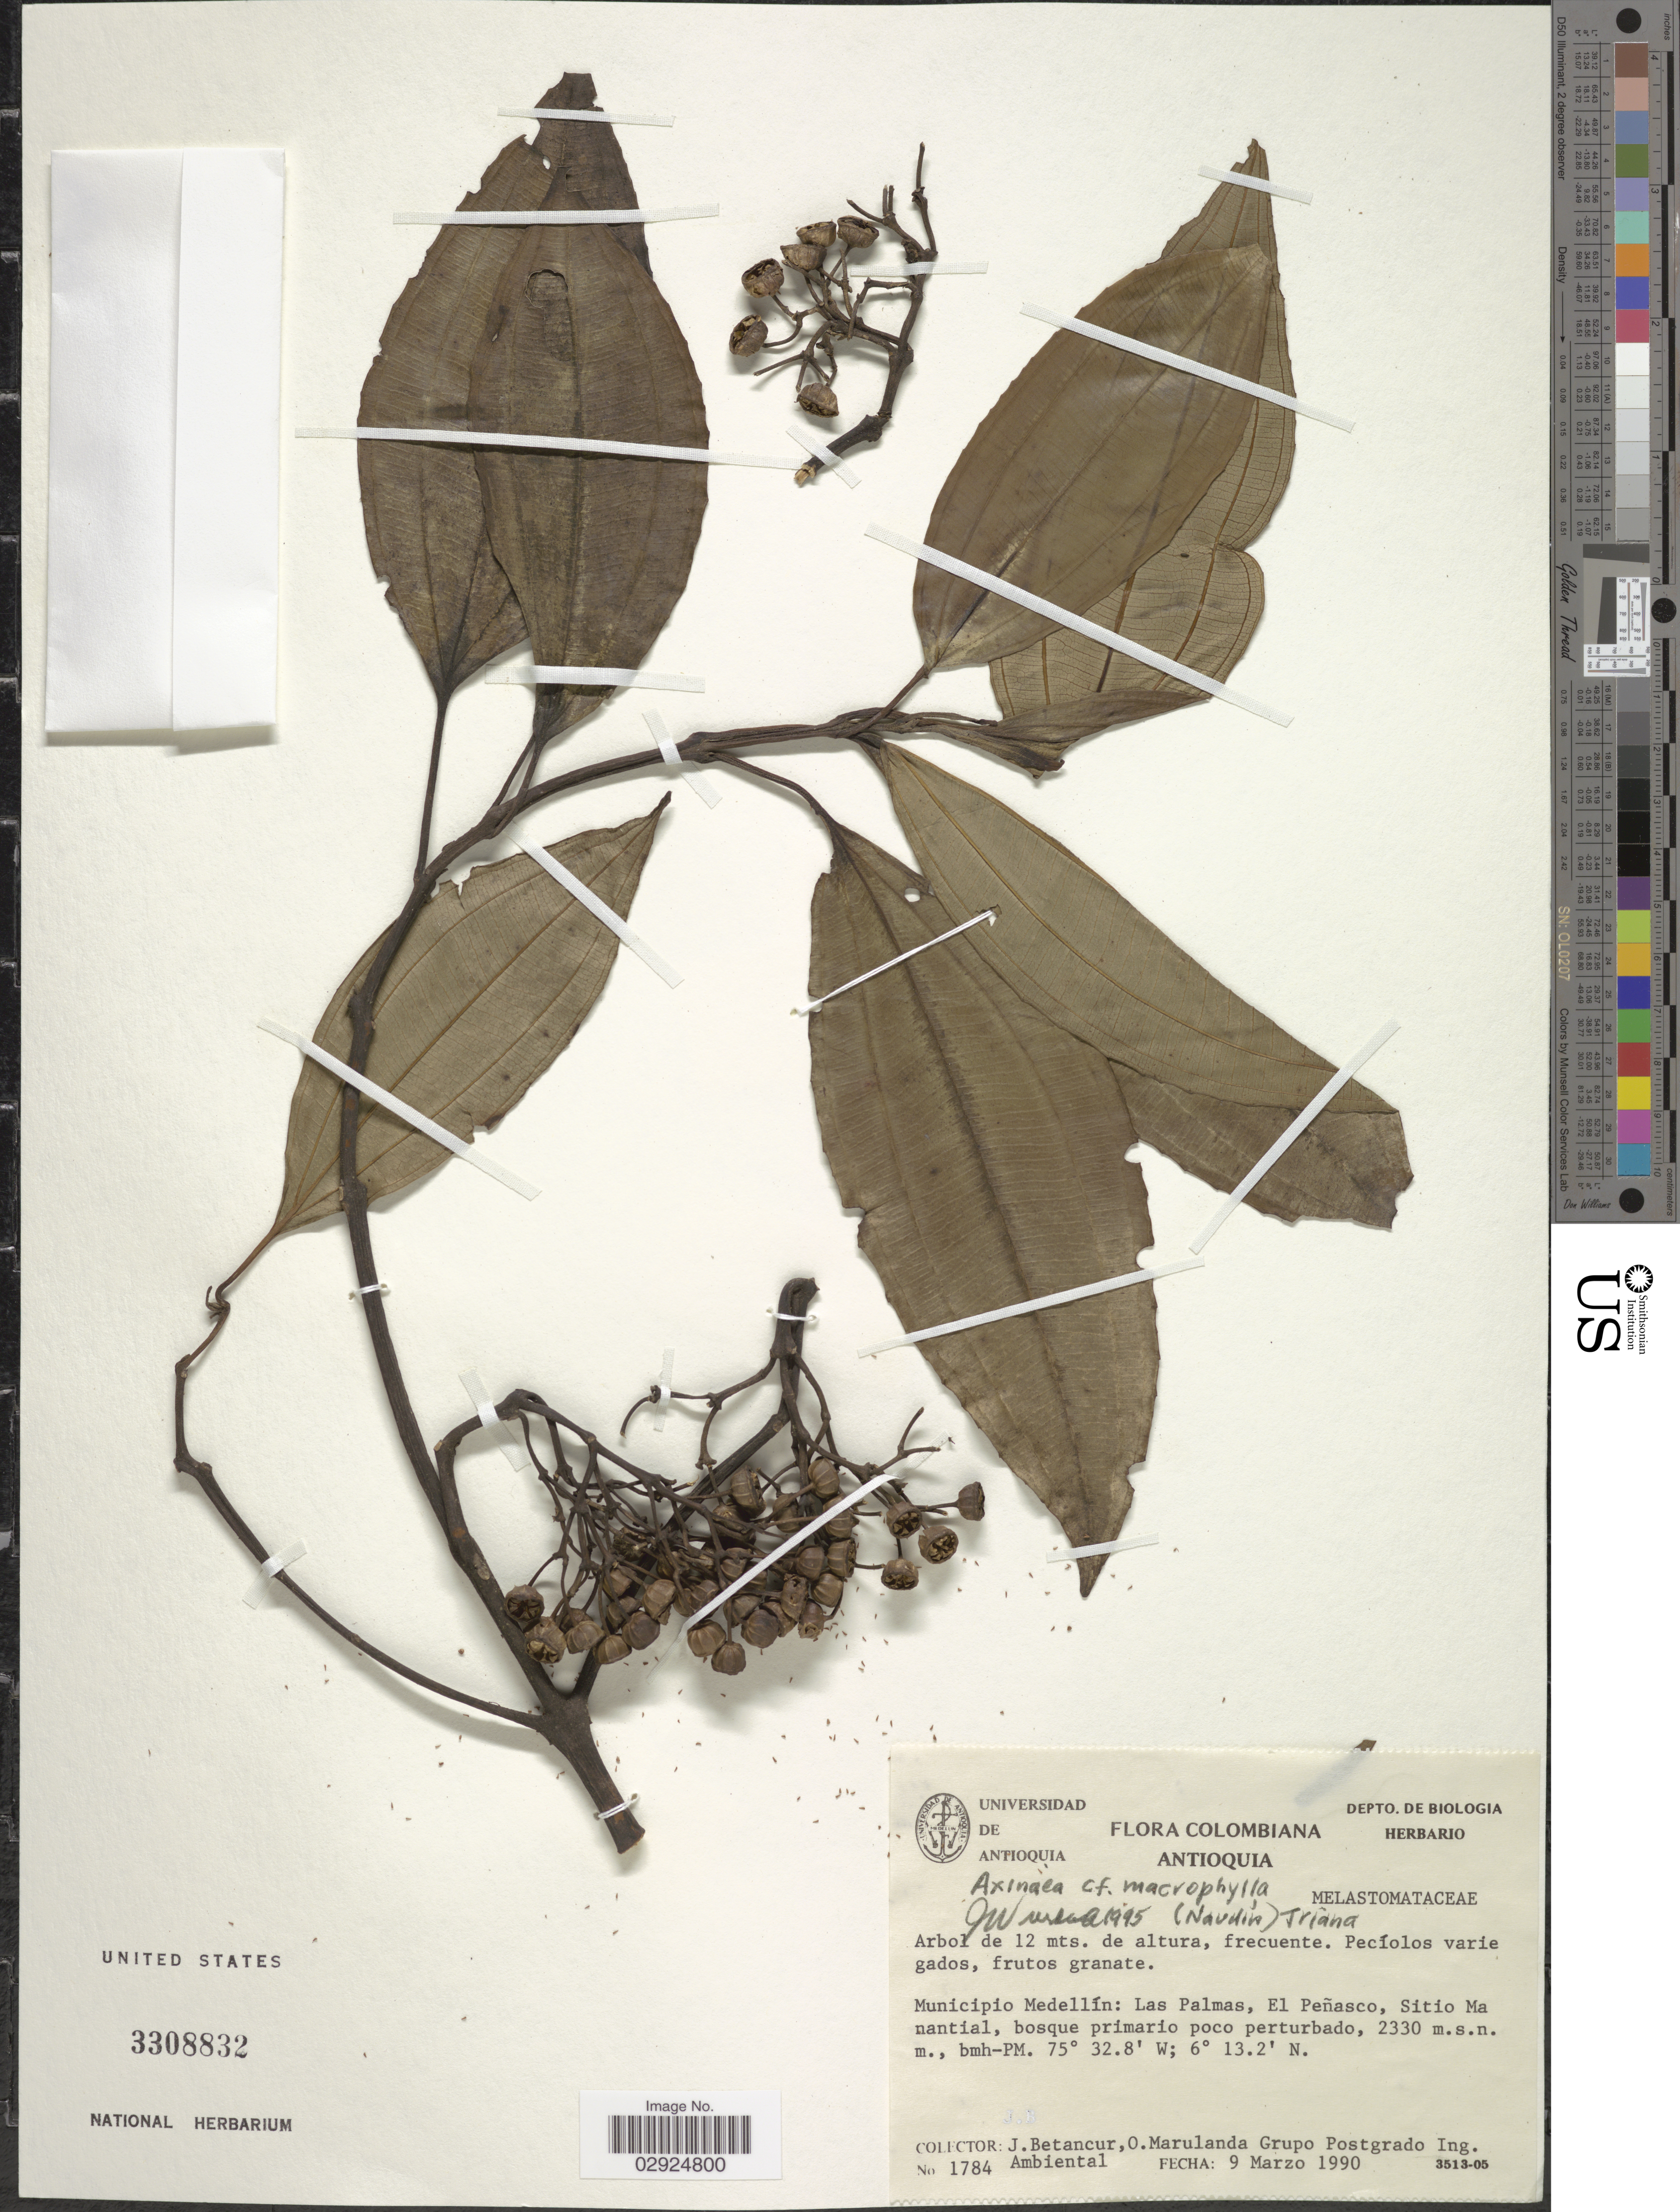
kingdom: Plantae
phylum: Tracheophyta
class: Magnoliopsida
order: Myrtales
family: Melastomataceae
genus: Axinaea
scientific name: Axinaea macrophylla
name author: (Naudin) Triana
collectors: J. Betancur, O. Marulanda & Grupo Postgrado Ing. Ambiental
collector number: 1784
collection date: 1990-03-09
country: Colombia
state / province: Antioquia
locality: Municipio Medellín: Las Palmas, El Peñasco, Sitio Manantial, bosque primario poco perturbado.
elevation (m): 2330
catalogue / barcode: US 3308832